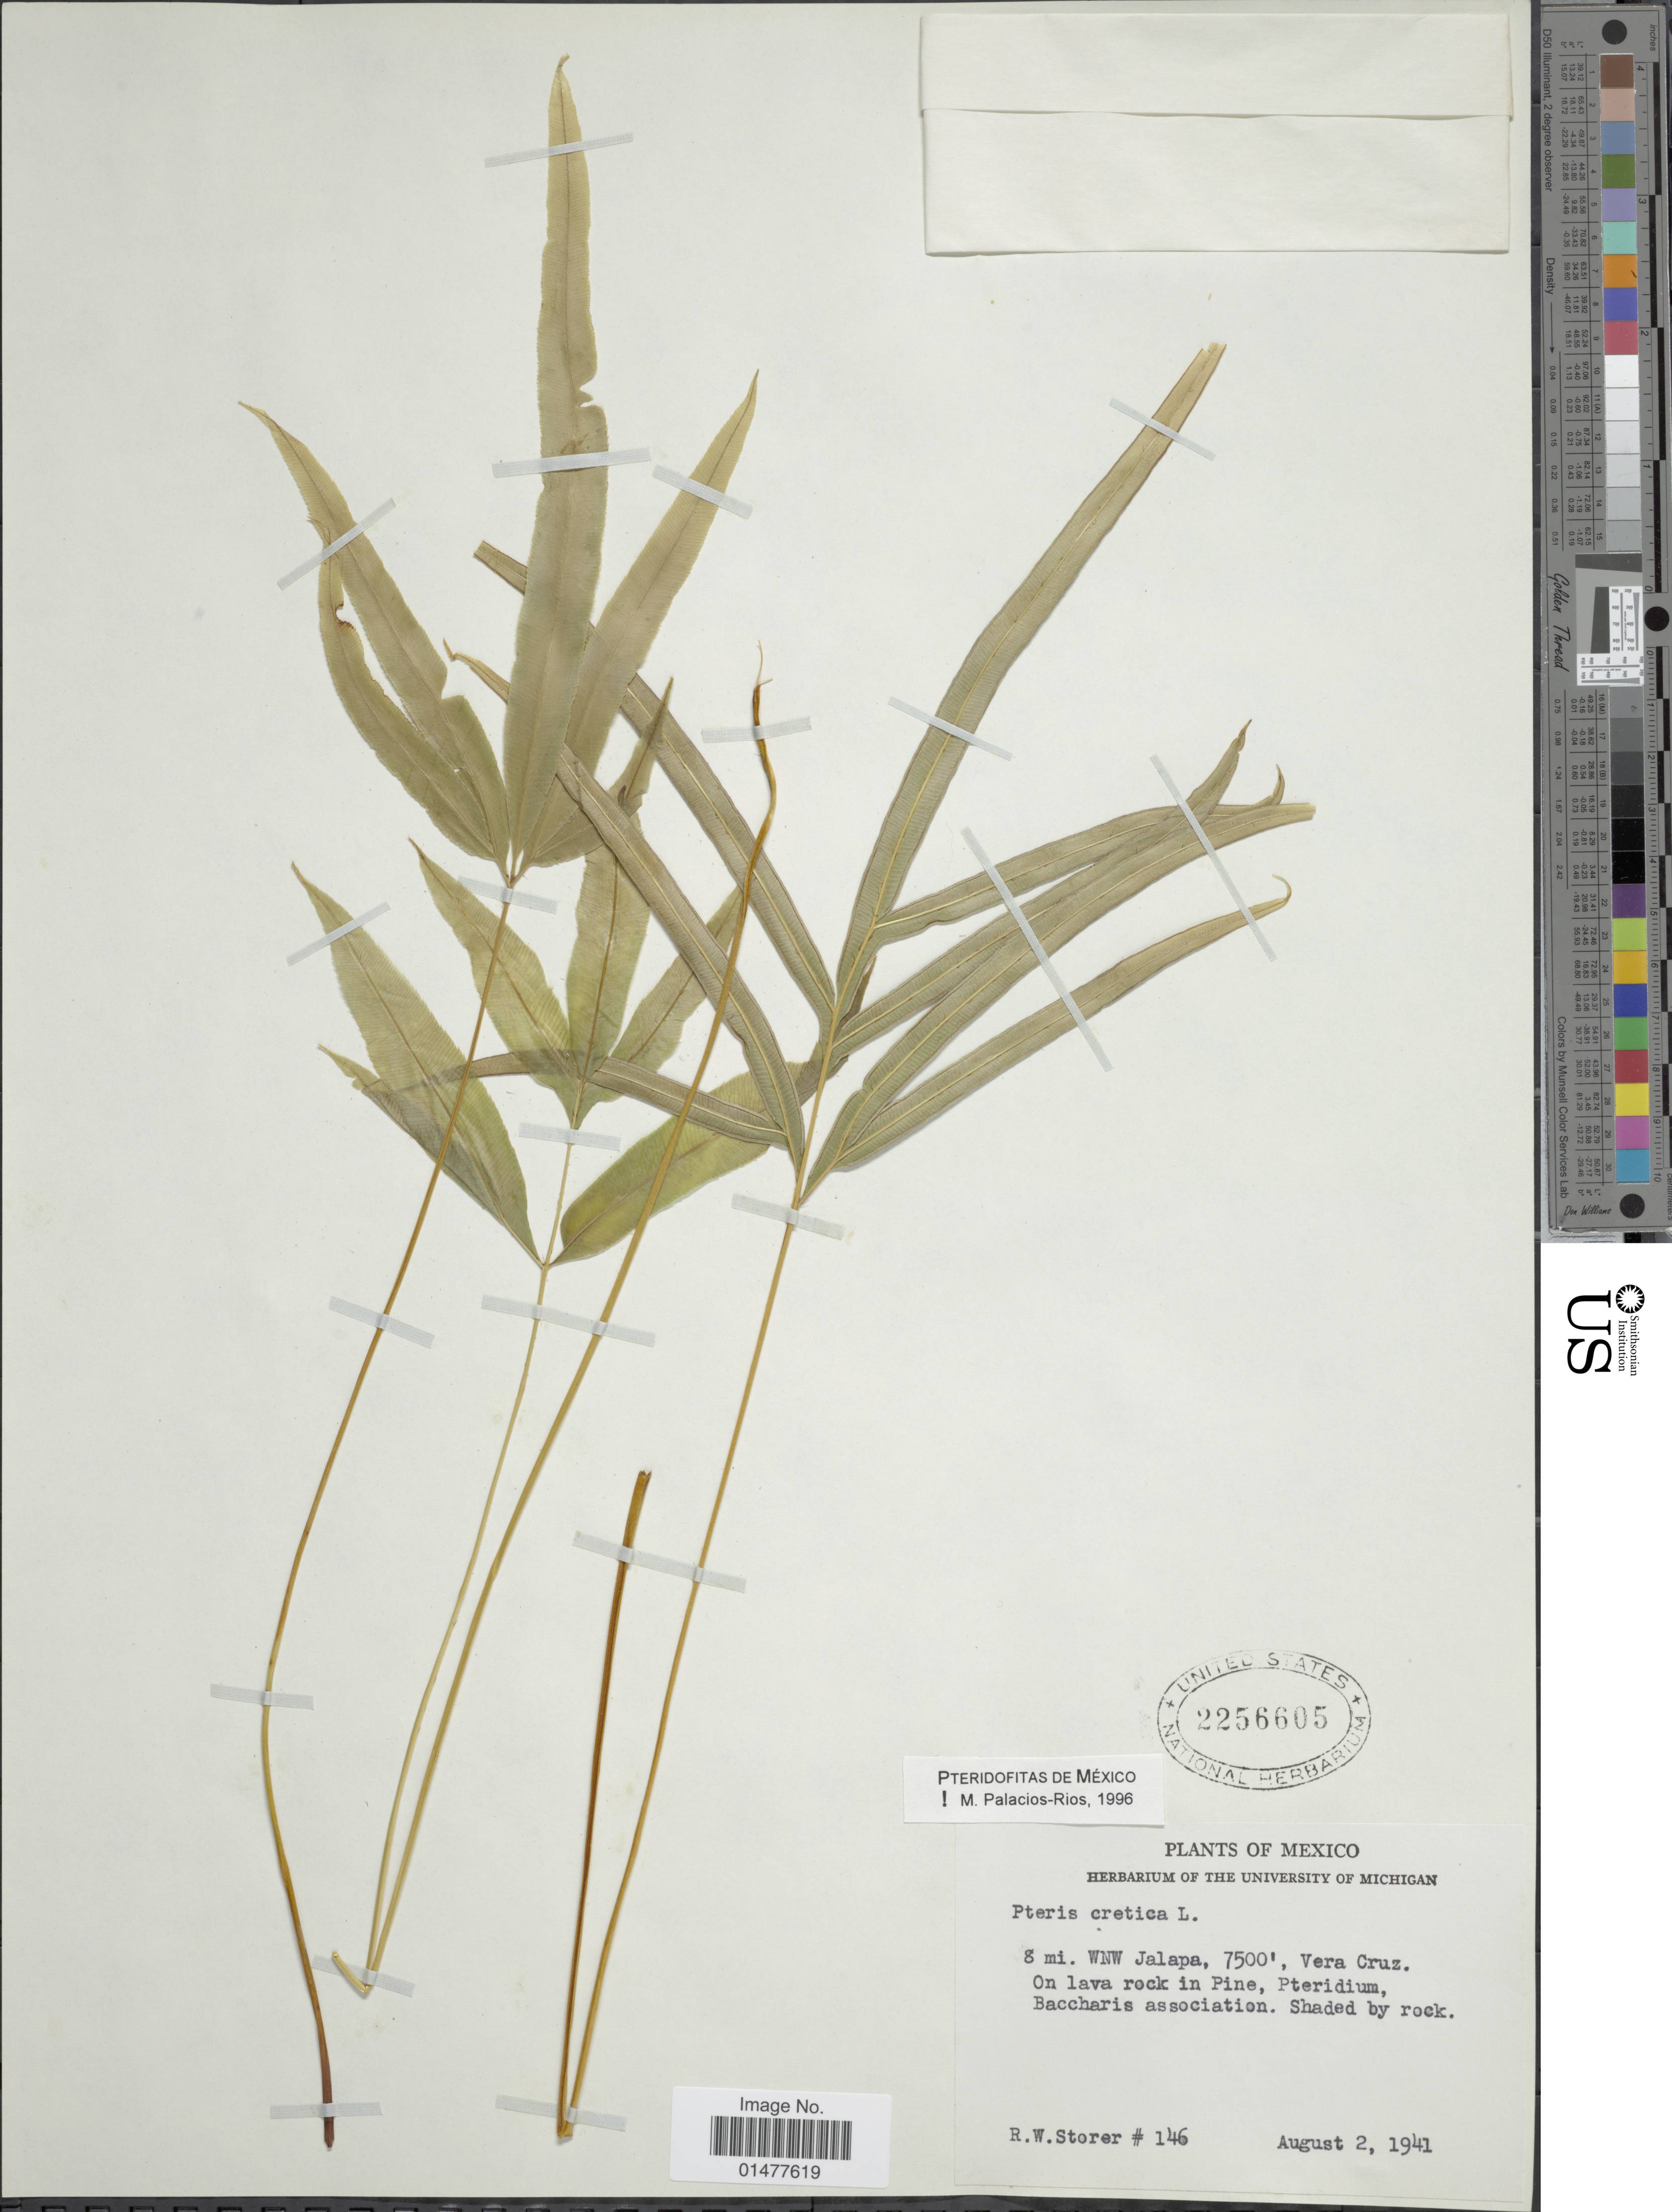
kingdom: Plantae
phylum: Tracheophyta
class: Polypodiopsida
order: Polypodiales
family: Pteridaceae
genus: Pteris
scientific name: Pteris cretica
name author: L.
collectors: R. Storer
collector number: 146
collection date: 1941-08-02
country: Mexico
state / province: Veracruz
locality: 8 mi. WNW Jalapa, Vera Cruz, on lava rock in Pine.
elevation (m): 2286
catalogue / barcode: US 2256605